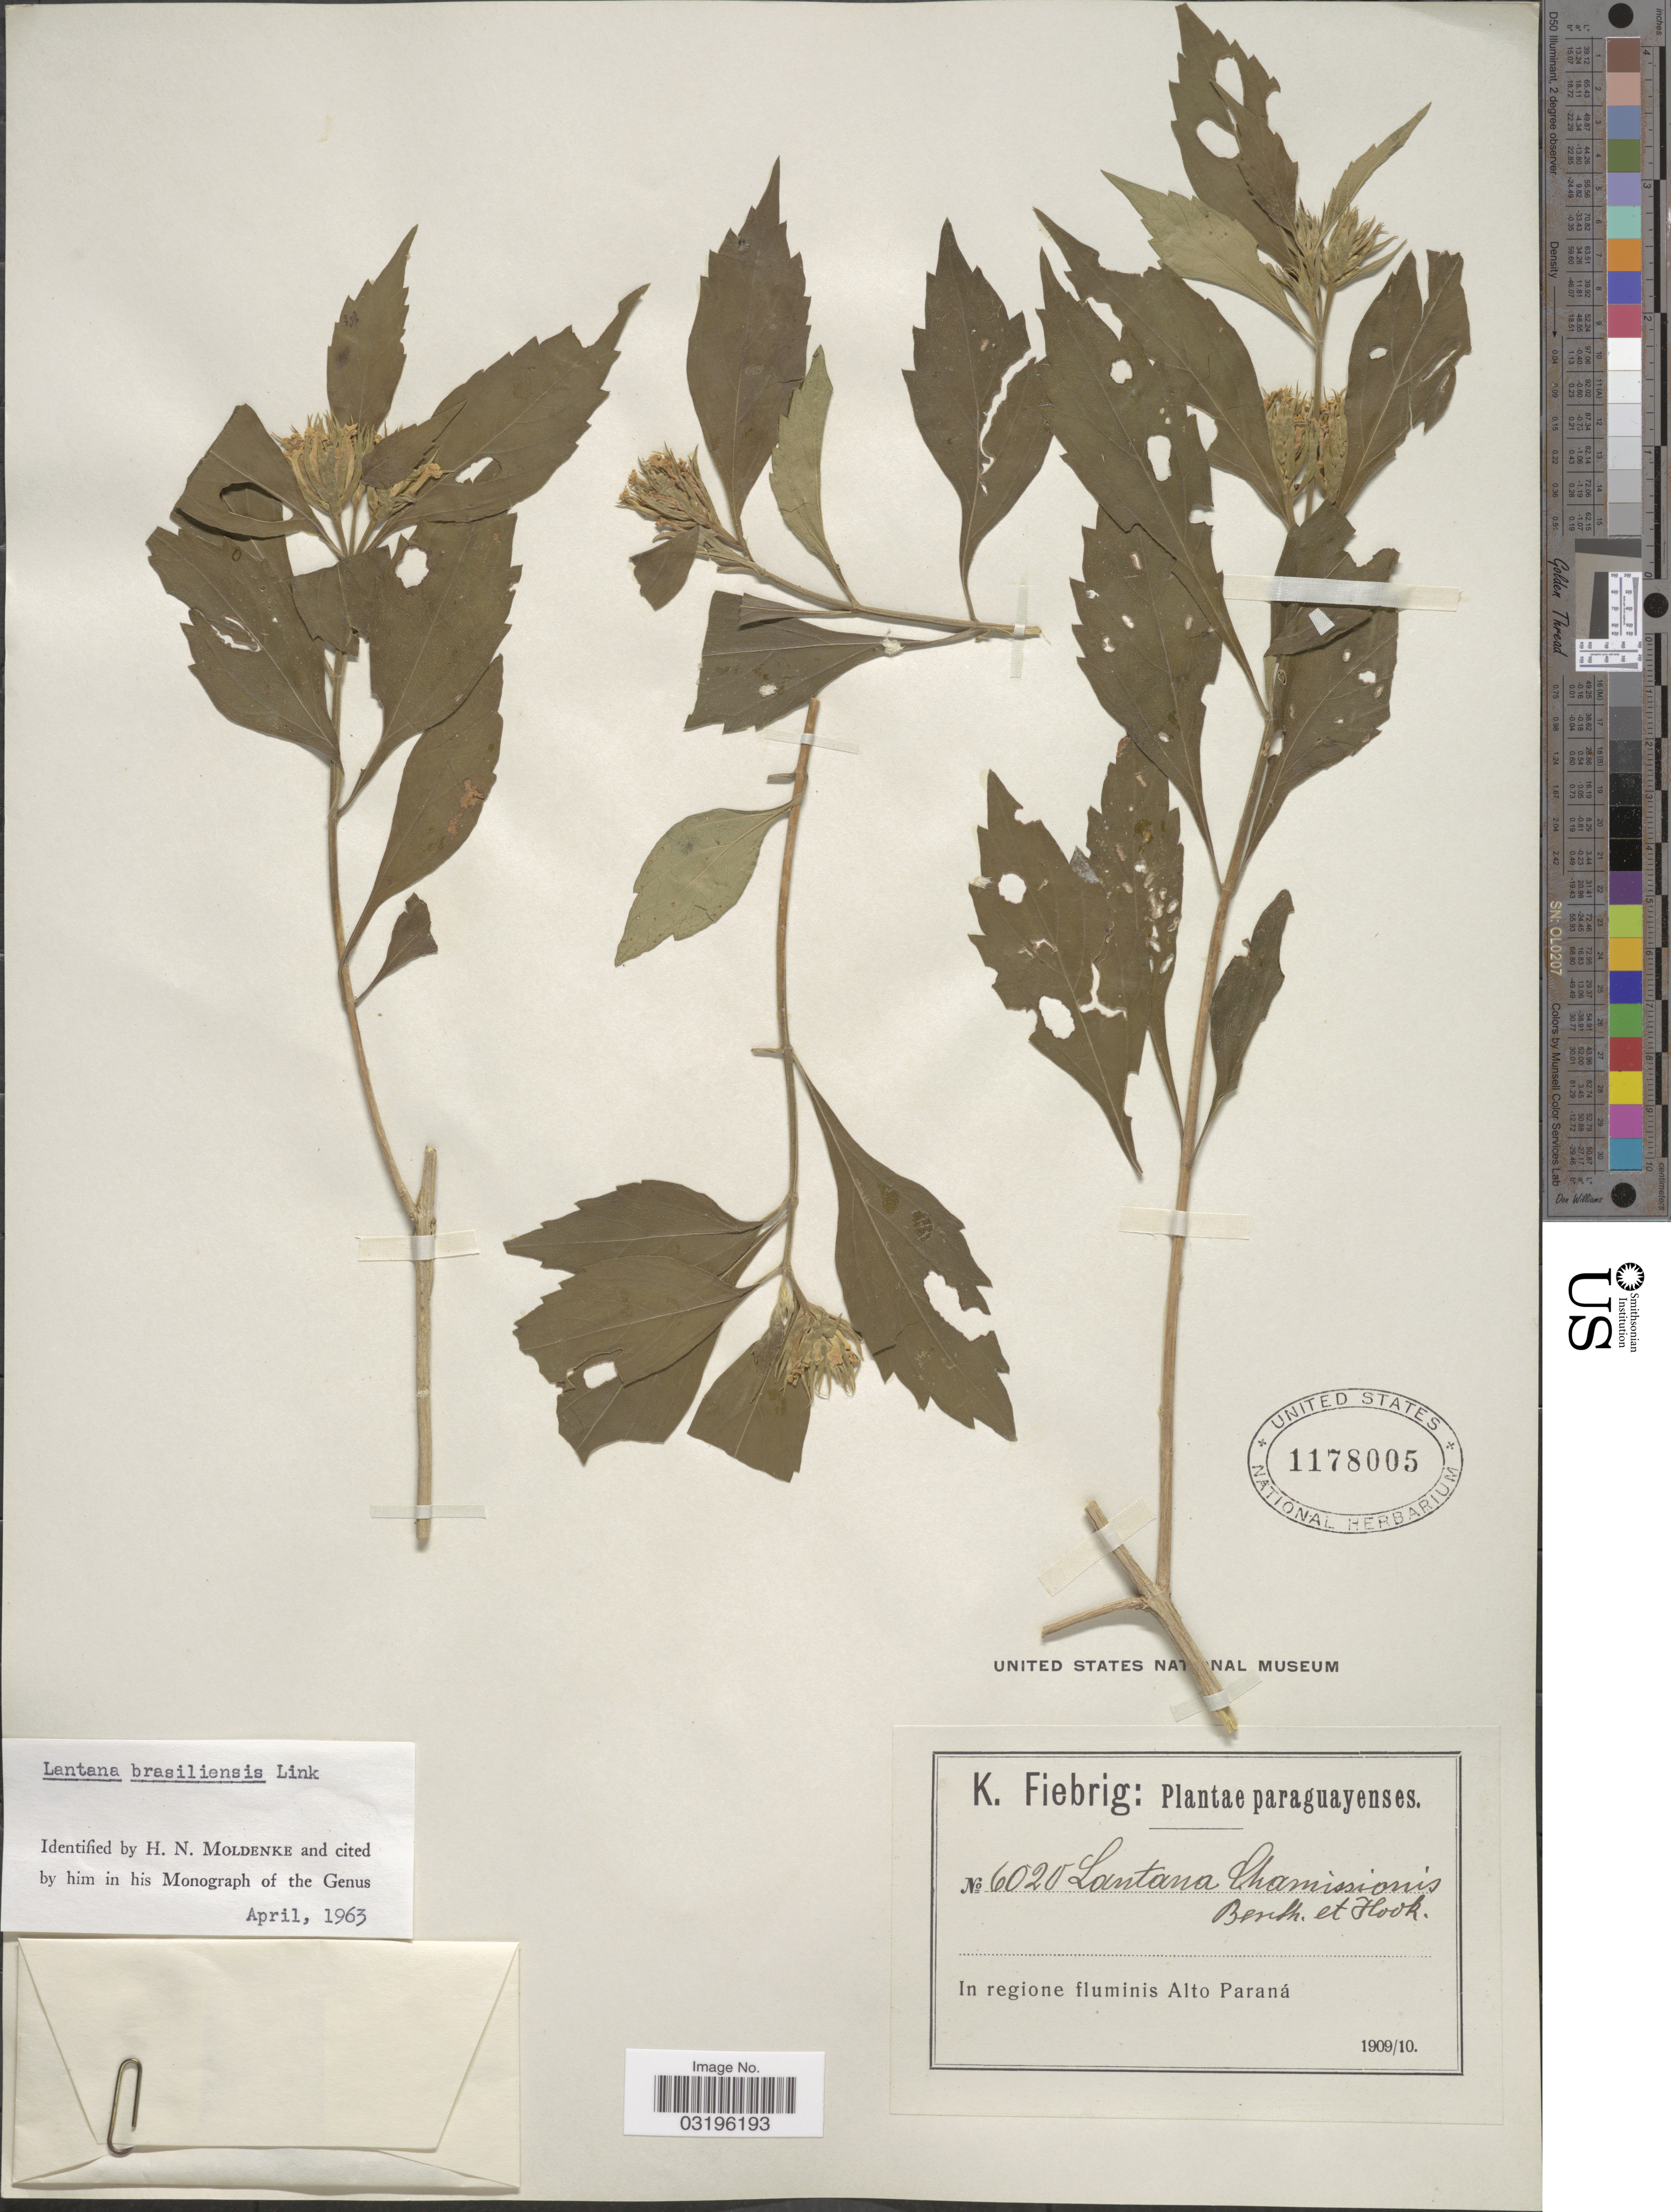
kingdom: Plantae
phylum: Tracheophyta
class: Magnoliopsida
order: Lamiales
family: Verbenaceae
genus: Lantana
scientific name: Lantana brasiliensis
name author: Link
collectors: K. Fiebrig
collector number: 6020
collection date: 1909/1910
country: Paraguay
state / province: Alto Parana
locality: In regione fluminis Alto Paraná.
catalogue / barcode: US 1178005